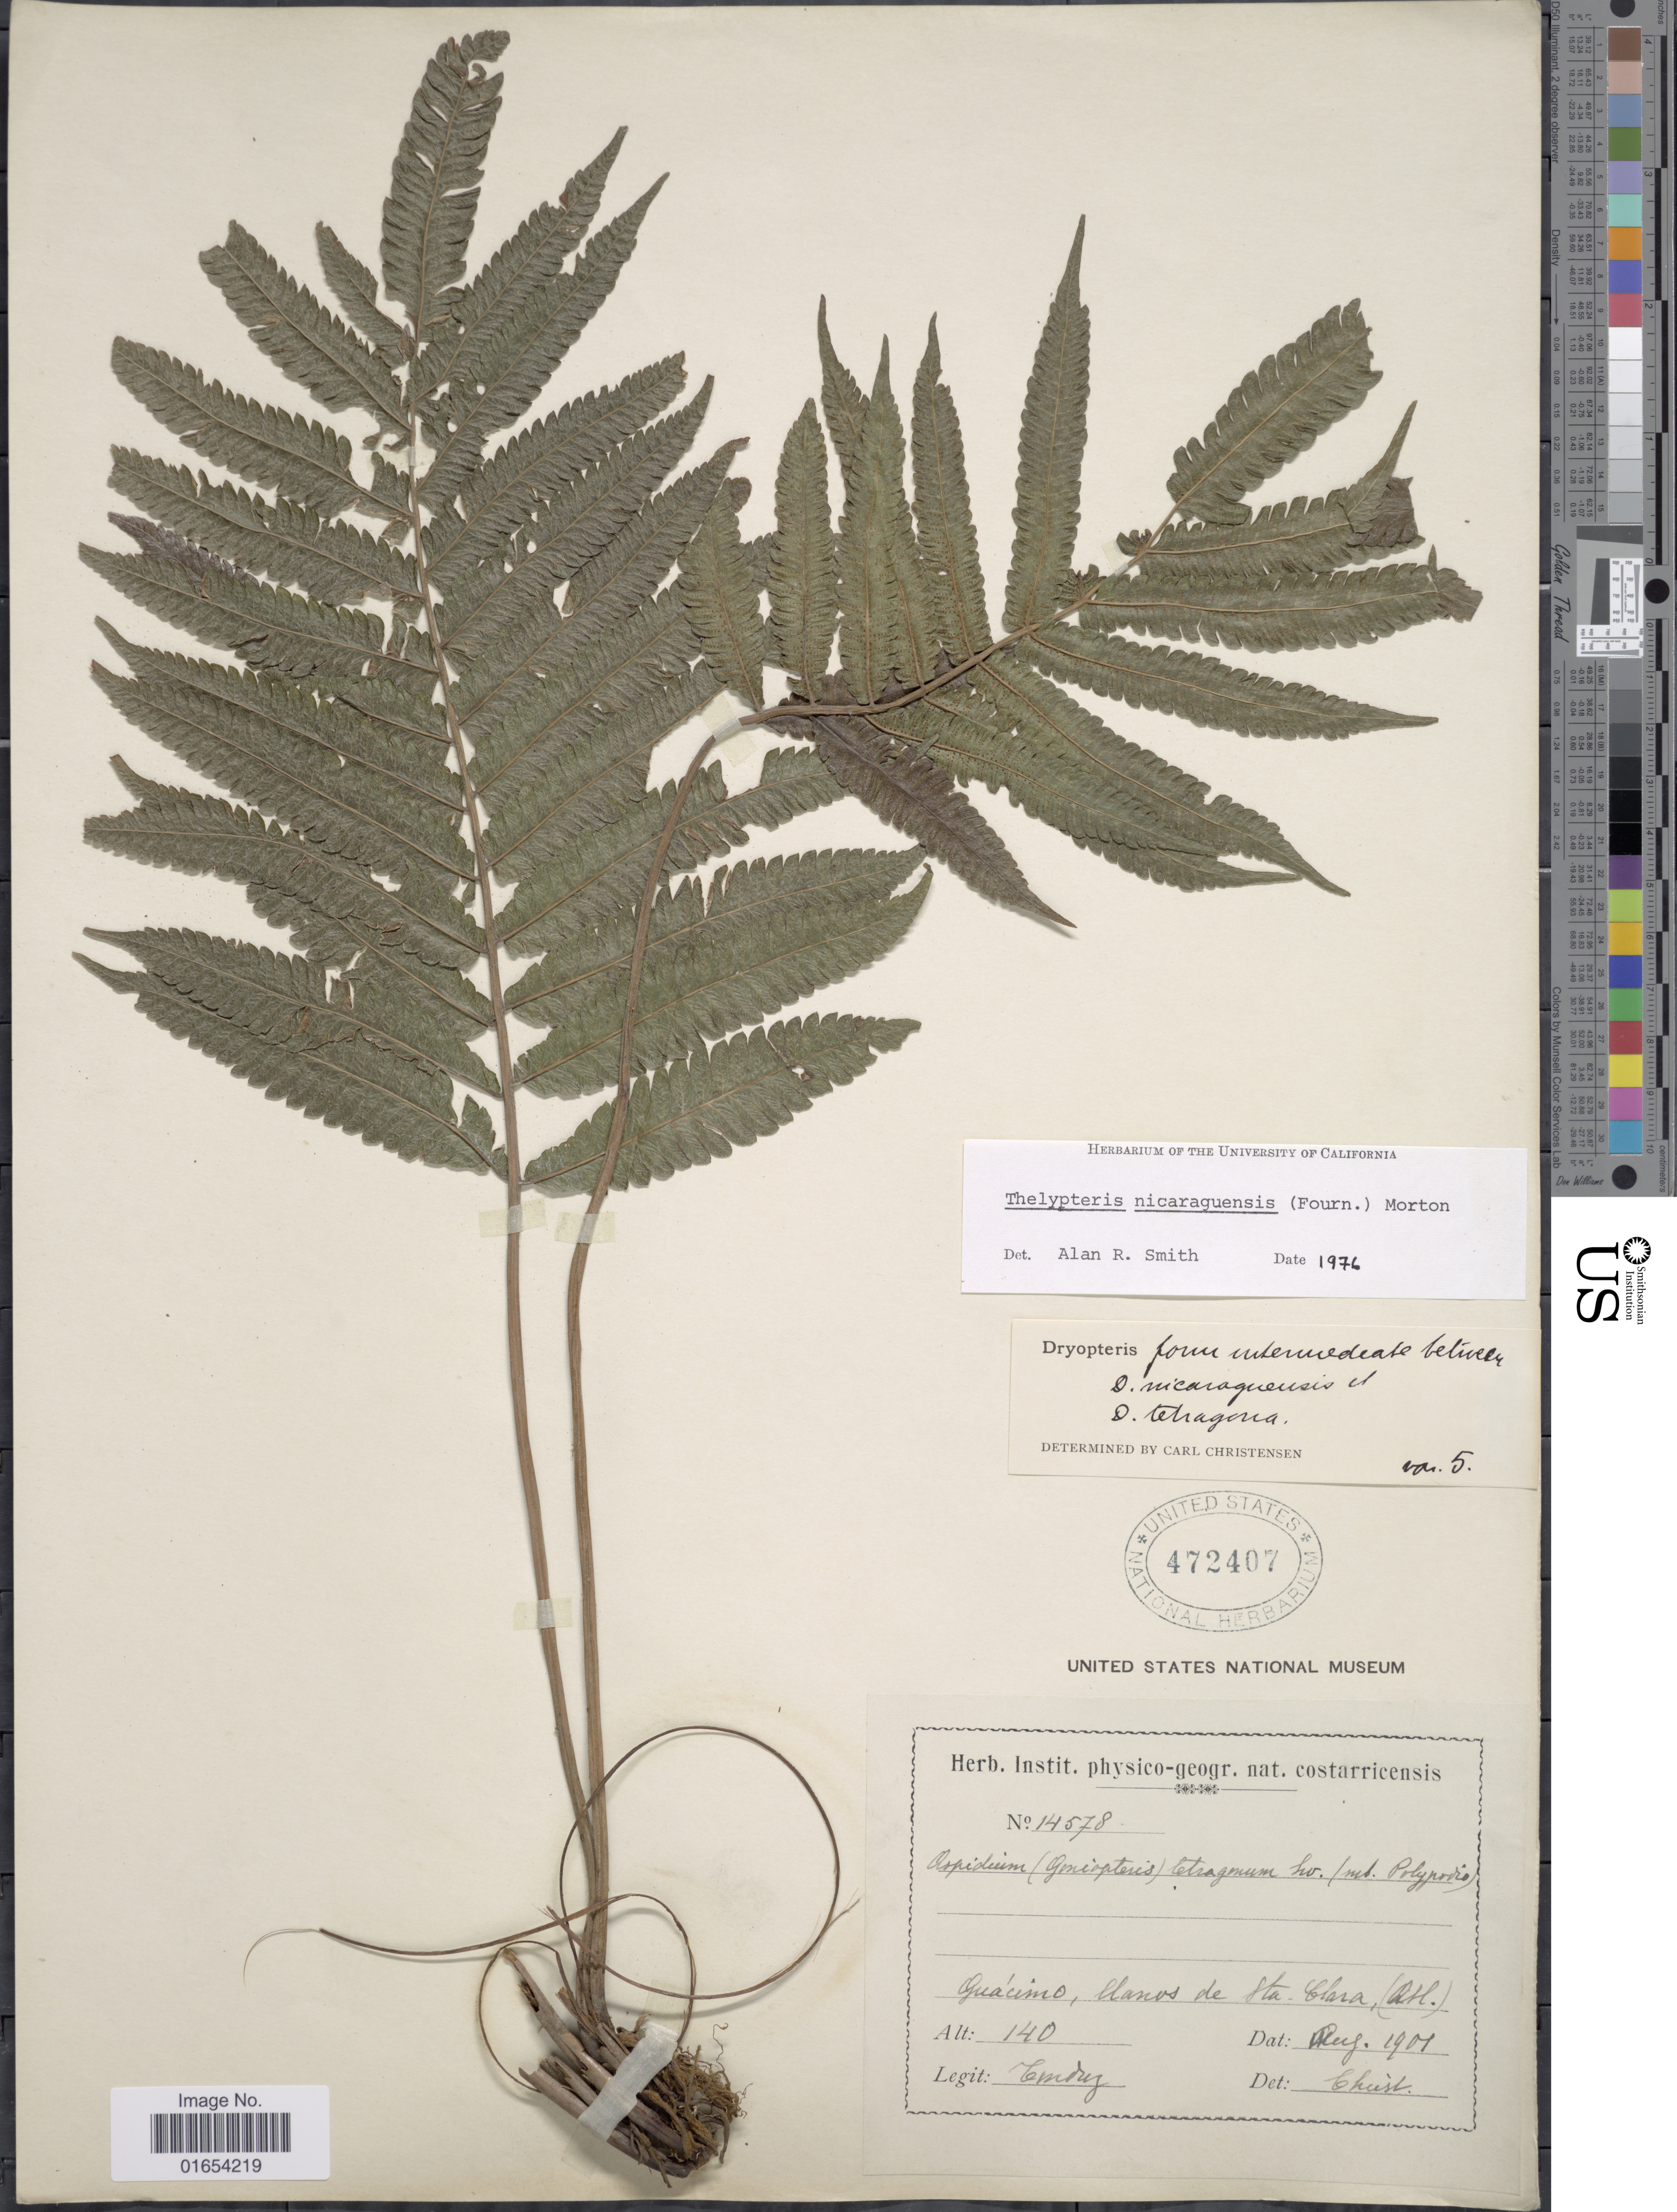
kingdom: Plantae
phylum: Tracheophyta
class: Polypodiopsida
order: Polypodiales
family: Thelypteridaceae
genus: Goniopteris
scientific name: Goniopteris nicaraguensis (C. Chr.) comb. nov., ined 2015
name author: (C. Chr.)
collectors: A. Tonduz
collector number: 14578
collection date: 1901-08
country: Costa Rica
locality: Guacimo, llanos de Sta Clara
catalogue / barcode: US 472407